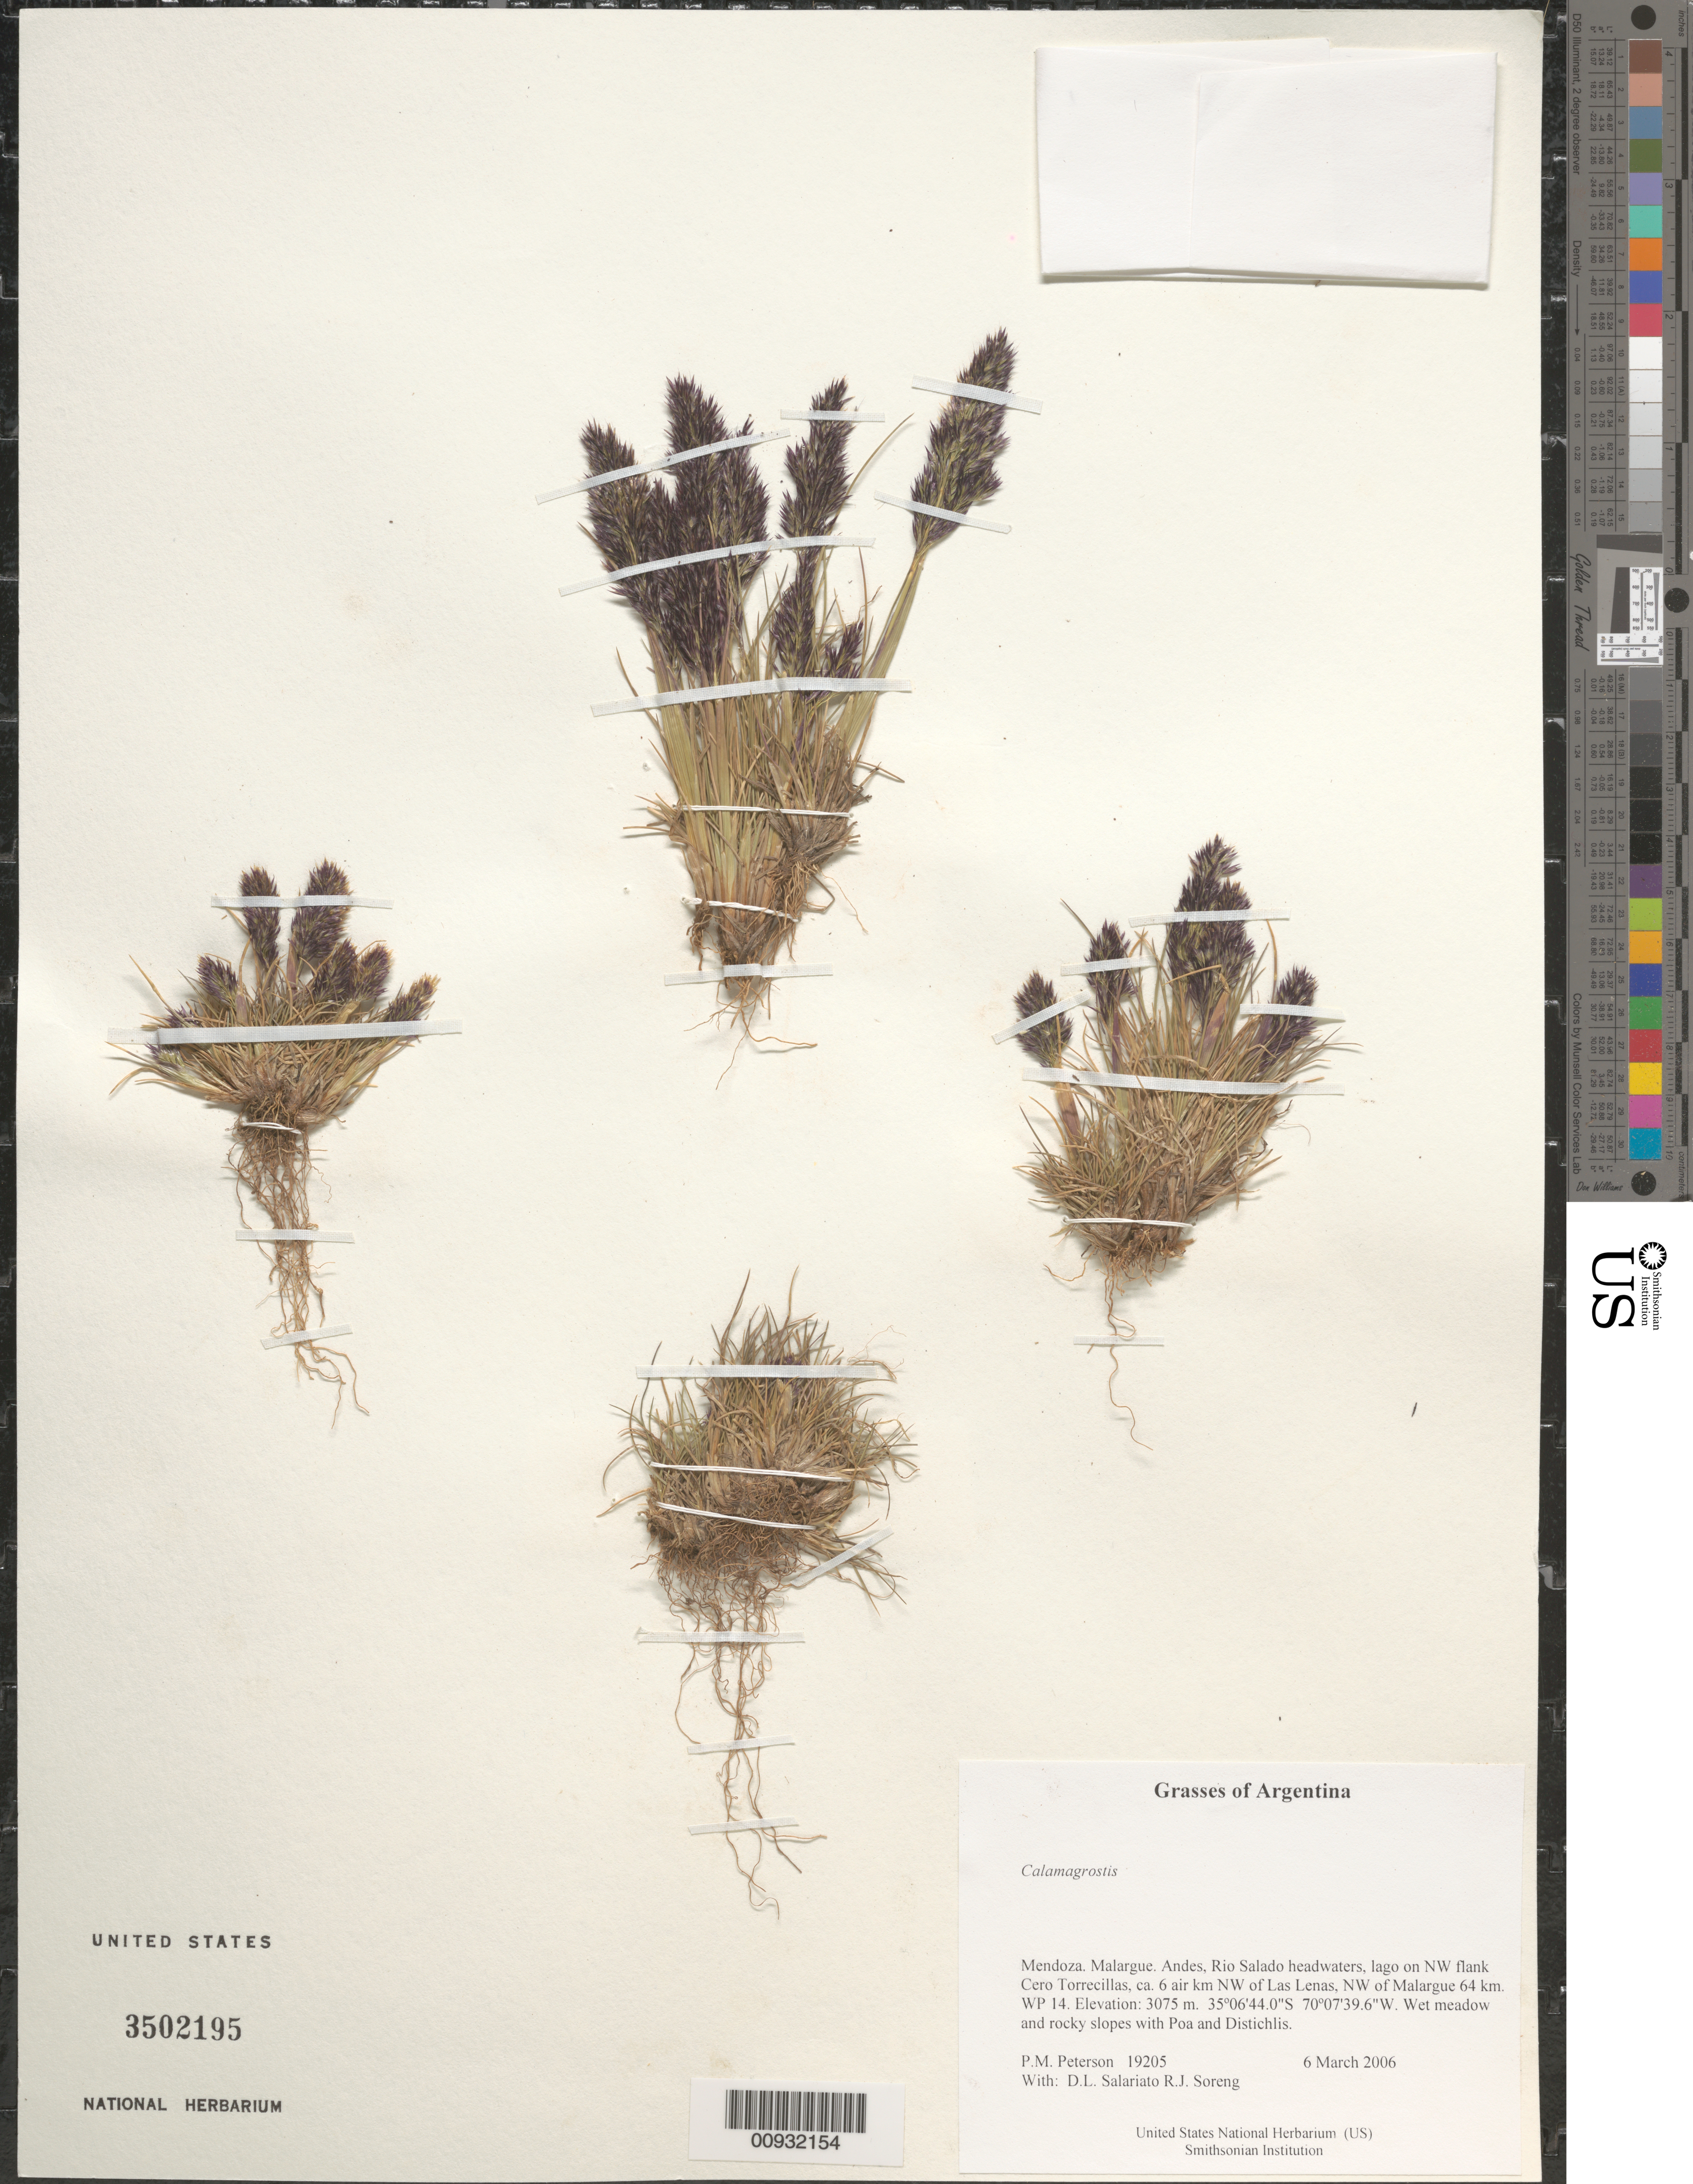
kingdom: Plantae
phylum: Tracheophyta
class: Liliopsida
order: Poales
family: Poaceae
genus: Deyeuxia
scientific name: Deyeuxia erythrostachya var. erythrostachya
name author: É. Desv.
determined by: Rúgolo de Agrasar, Z. E.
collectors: P. M. Peterson, R. J. Soreng, D. Salariato & A. Panizza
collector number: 19205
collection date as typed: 06 Mar 2006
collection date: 2006-03-06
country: Argentina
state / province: Mendoza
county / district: Malargue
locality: Andes, Rio Salado headwaters, lago on NW flank Cero Torrecillas, ca. 6 air km NW of Las Lenas, NW of Malargue 64 km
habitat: Wet meadow and rocky slopes with Poa and Distichlis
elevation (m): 3075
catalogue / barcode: US 3502195